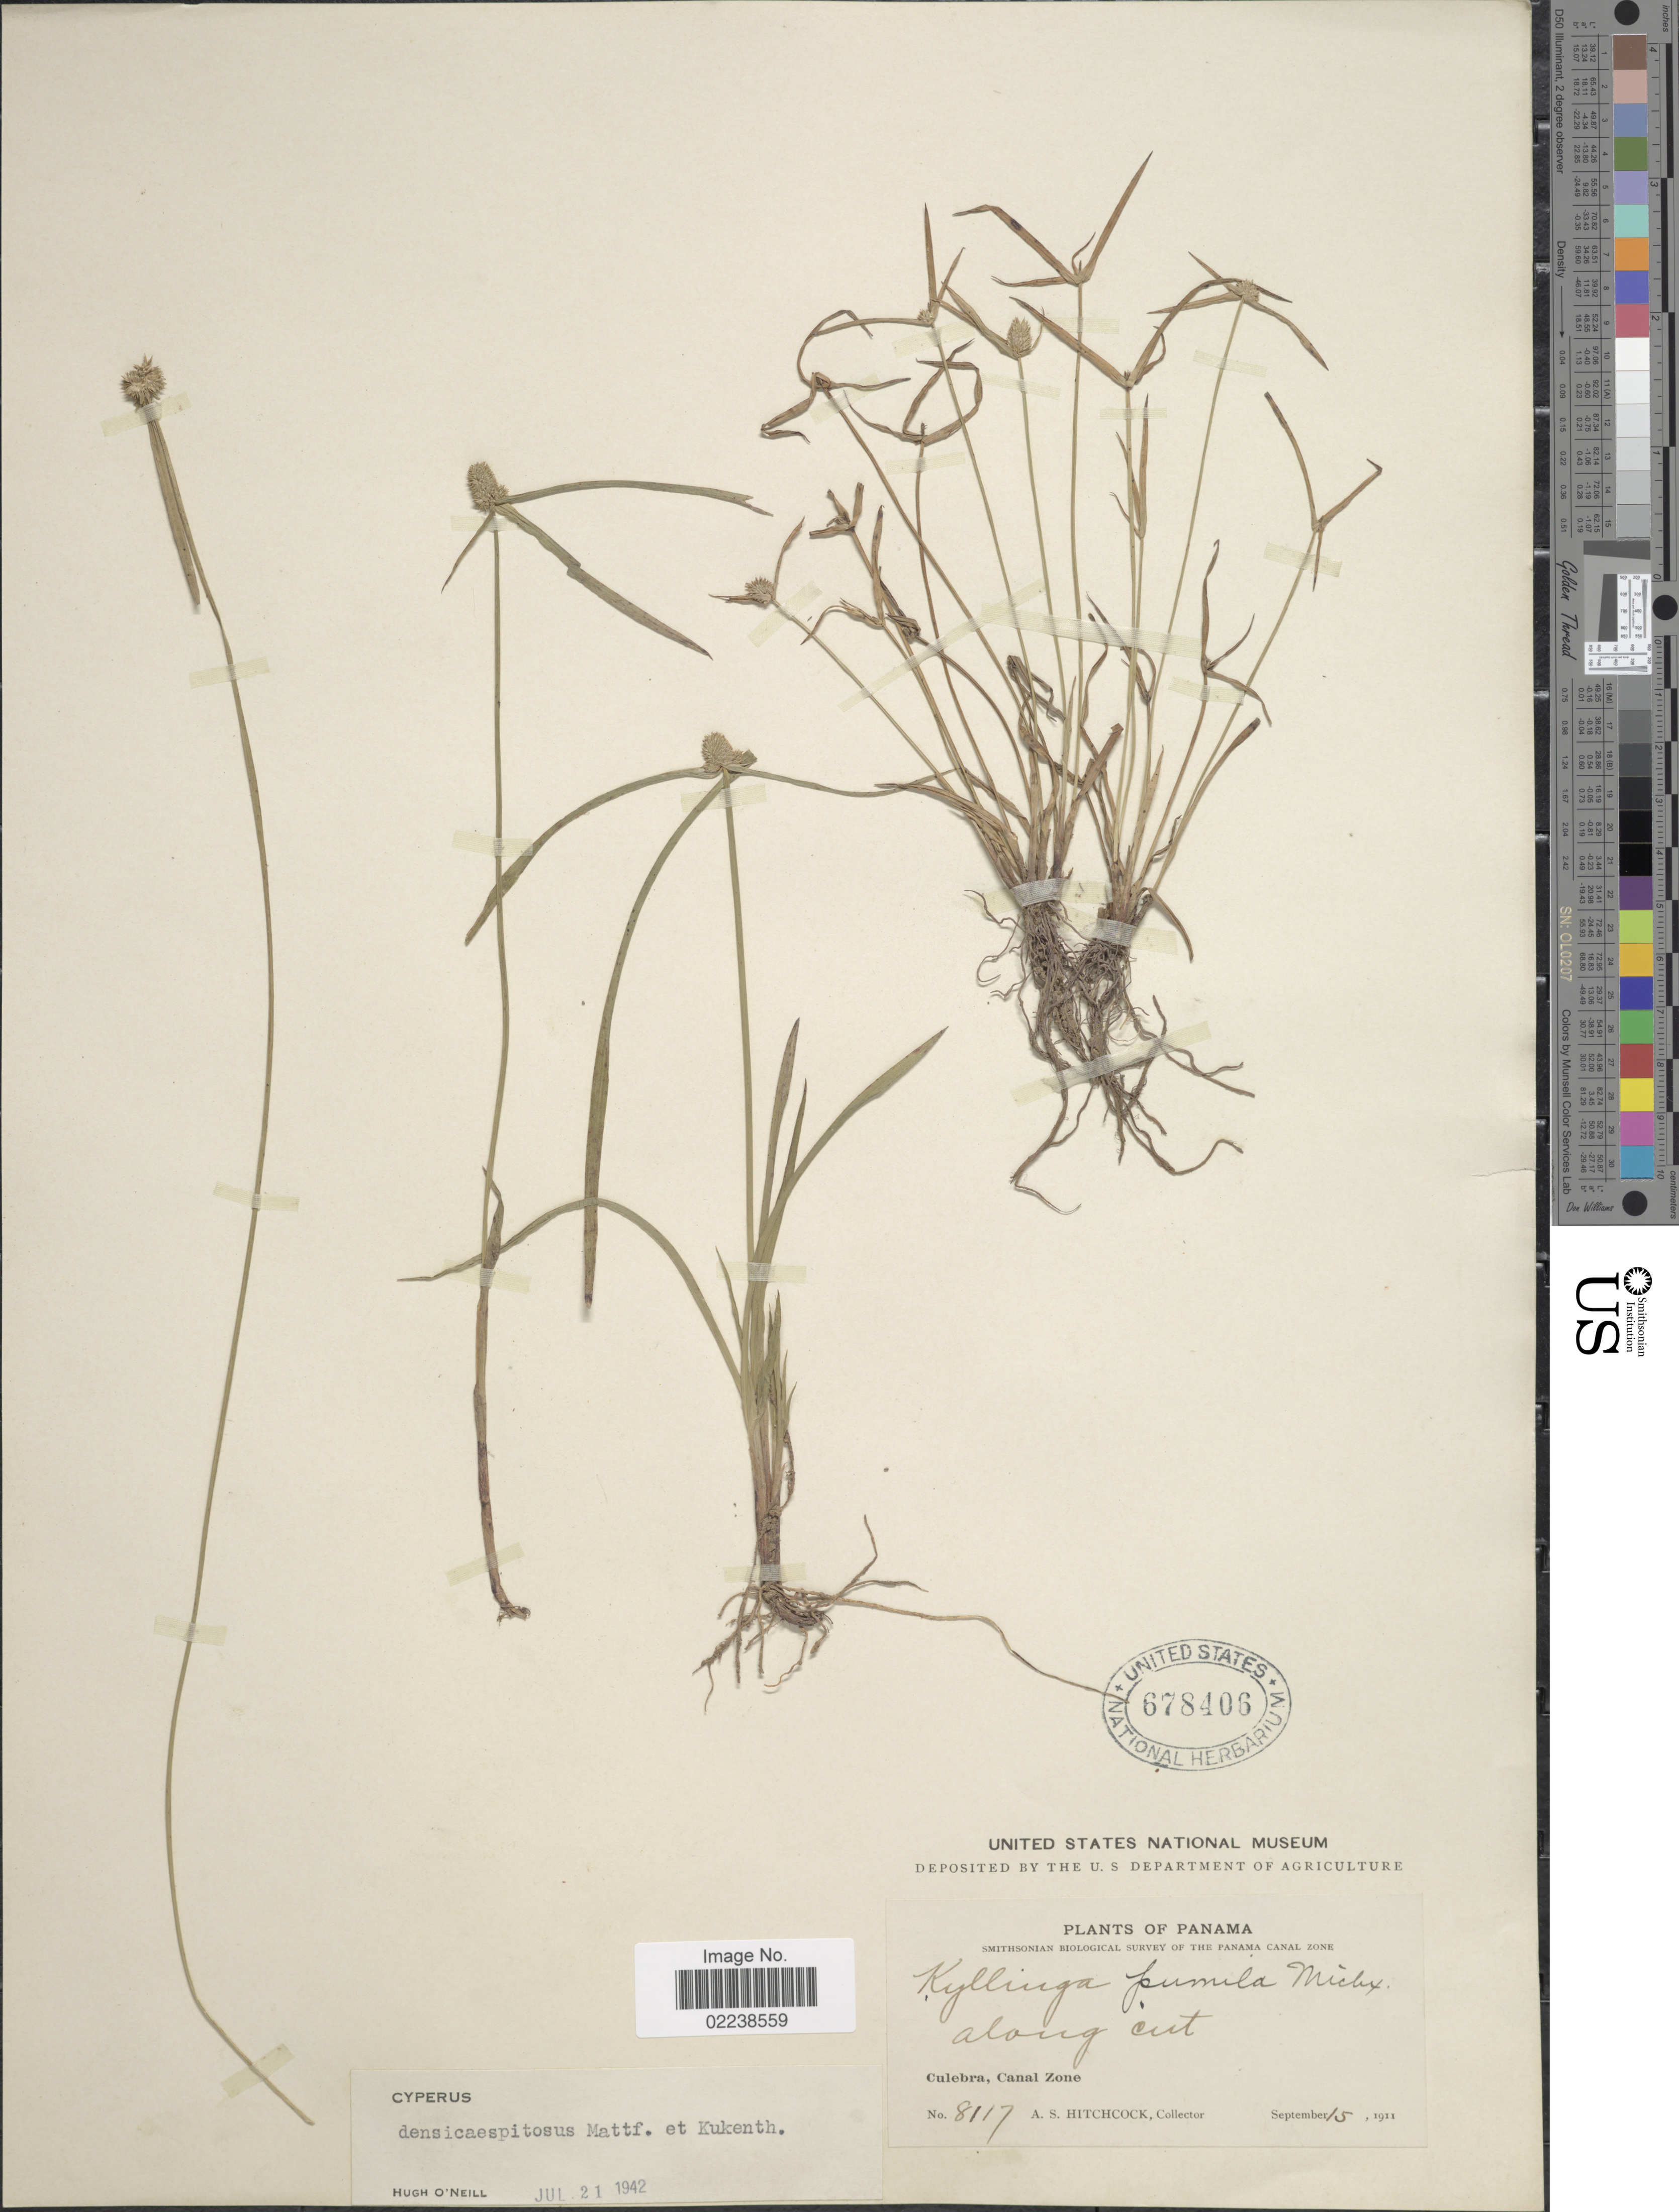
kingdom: Plantae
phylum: Tracheophyta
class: Liliopsida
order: Poales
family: Cyperaceae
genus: Cyperus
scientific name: Cyperus hortensis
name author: (Salzm. ex Steud.) Dorr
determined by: Strong, Mark T., (BOT), Smithsonian Institution - National Museum of Natural History (UNITED STATES)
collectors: A. S. Hitchcock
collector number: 8117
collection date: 1911-09-15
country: Panama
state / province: Colón / Panamá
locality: The Panama Canal Zone. Culebra, Canal Zone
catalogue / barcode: US 678406